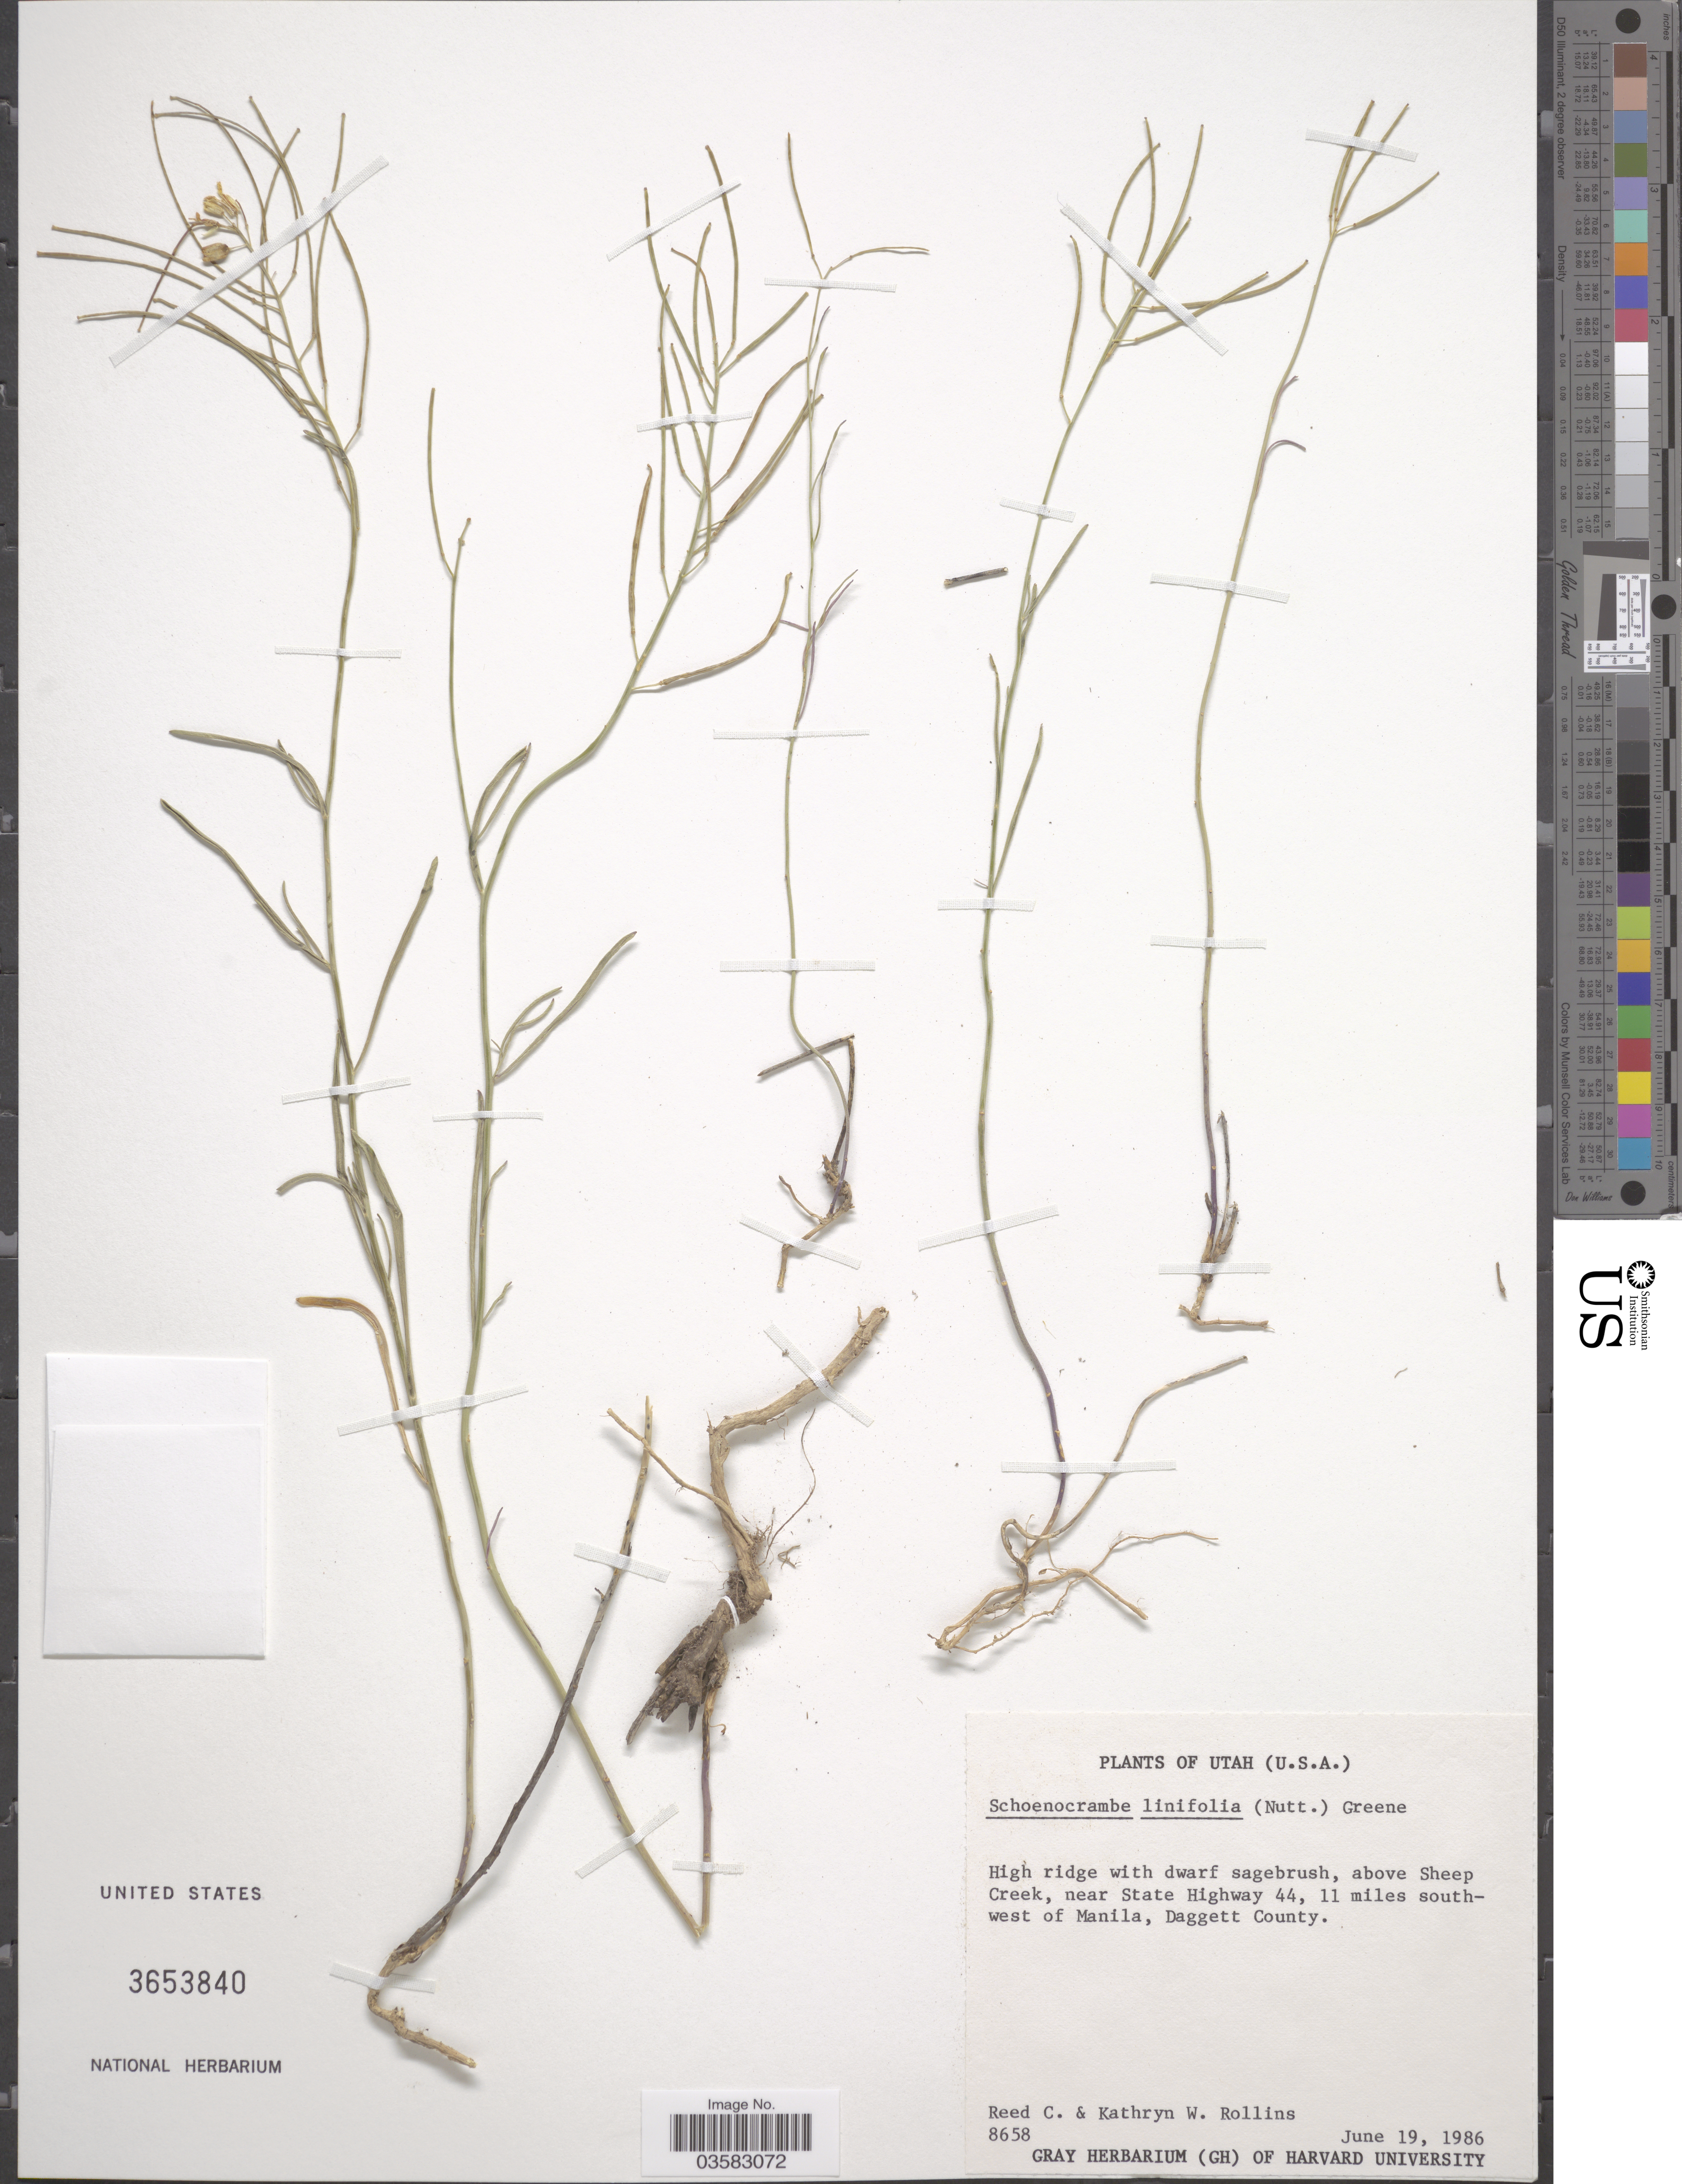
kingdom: Plantae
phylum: Tracheophyta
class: Magnoliopsida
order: Brassicales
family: Brassicaceae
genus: Sisymbrium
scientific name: Sisymbrium linifolium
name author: (Nutt.) Nutt. ex Torr. & A. Gray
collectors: R. C. Rollins & K. W. Rollins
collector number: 8658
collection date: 1986-06-19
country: United States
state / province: Utah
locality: High ridge with dwarf sagebrush, above Sheep Creek, near State Highway 44, 11 miles southwest of Manila, Daggett County.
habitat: high ridge with dwarf sagebrush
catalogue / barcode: US 3653840